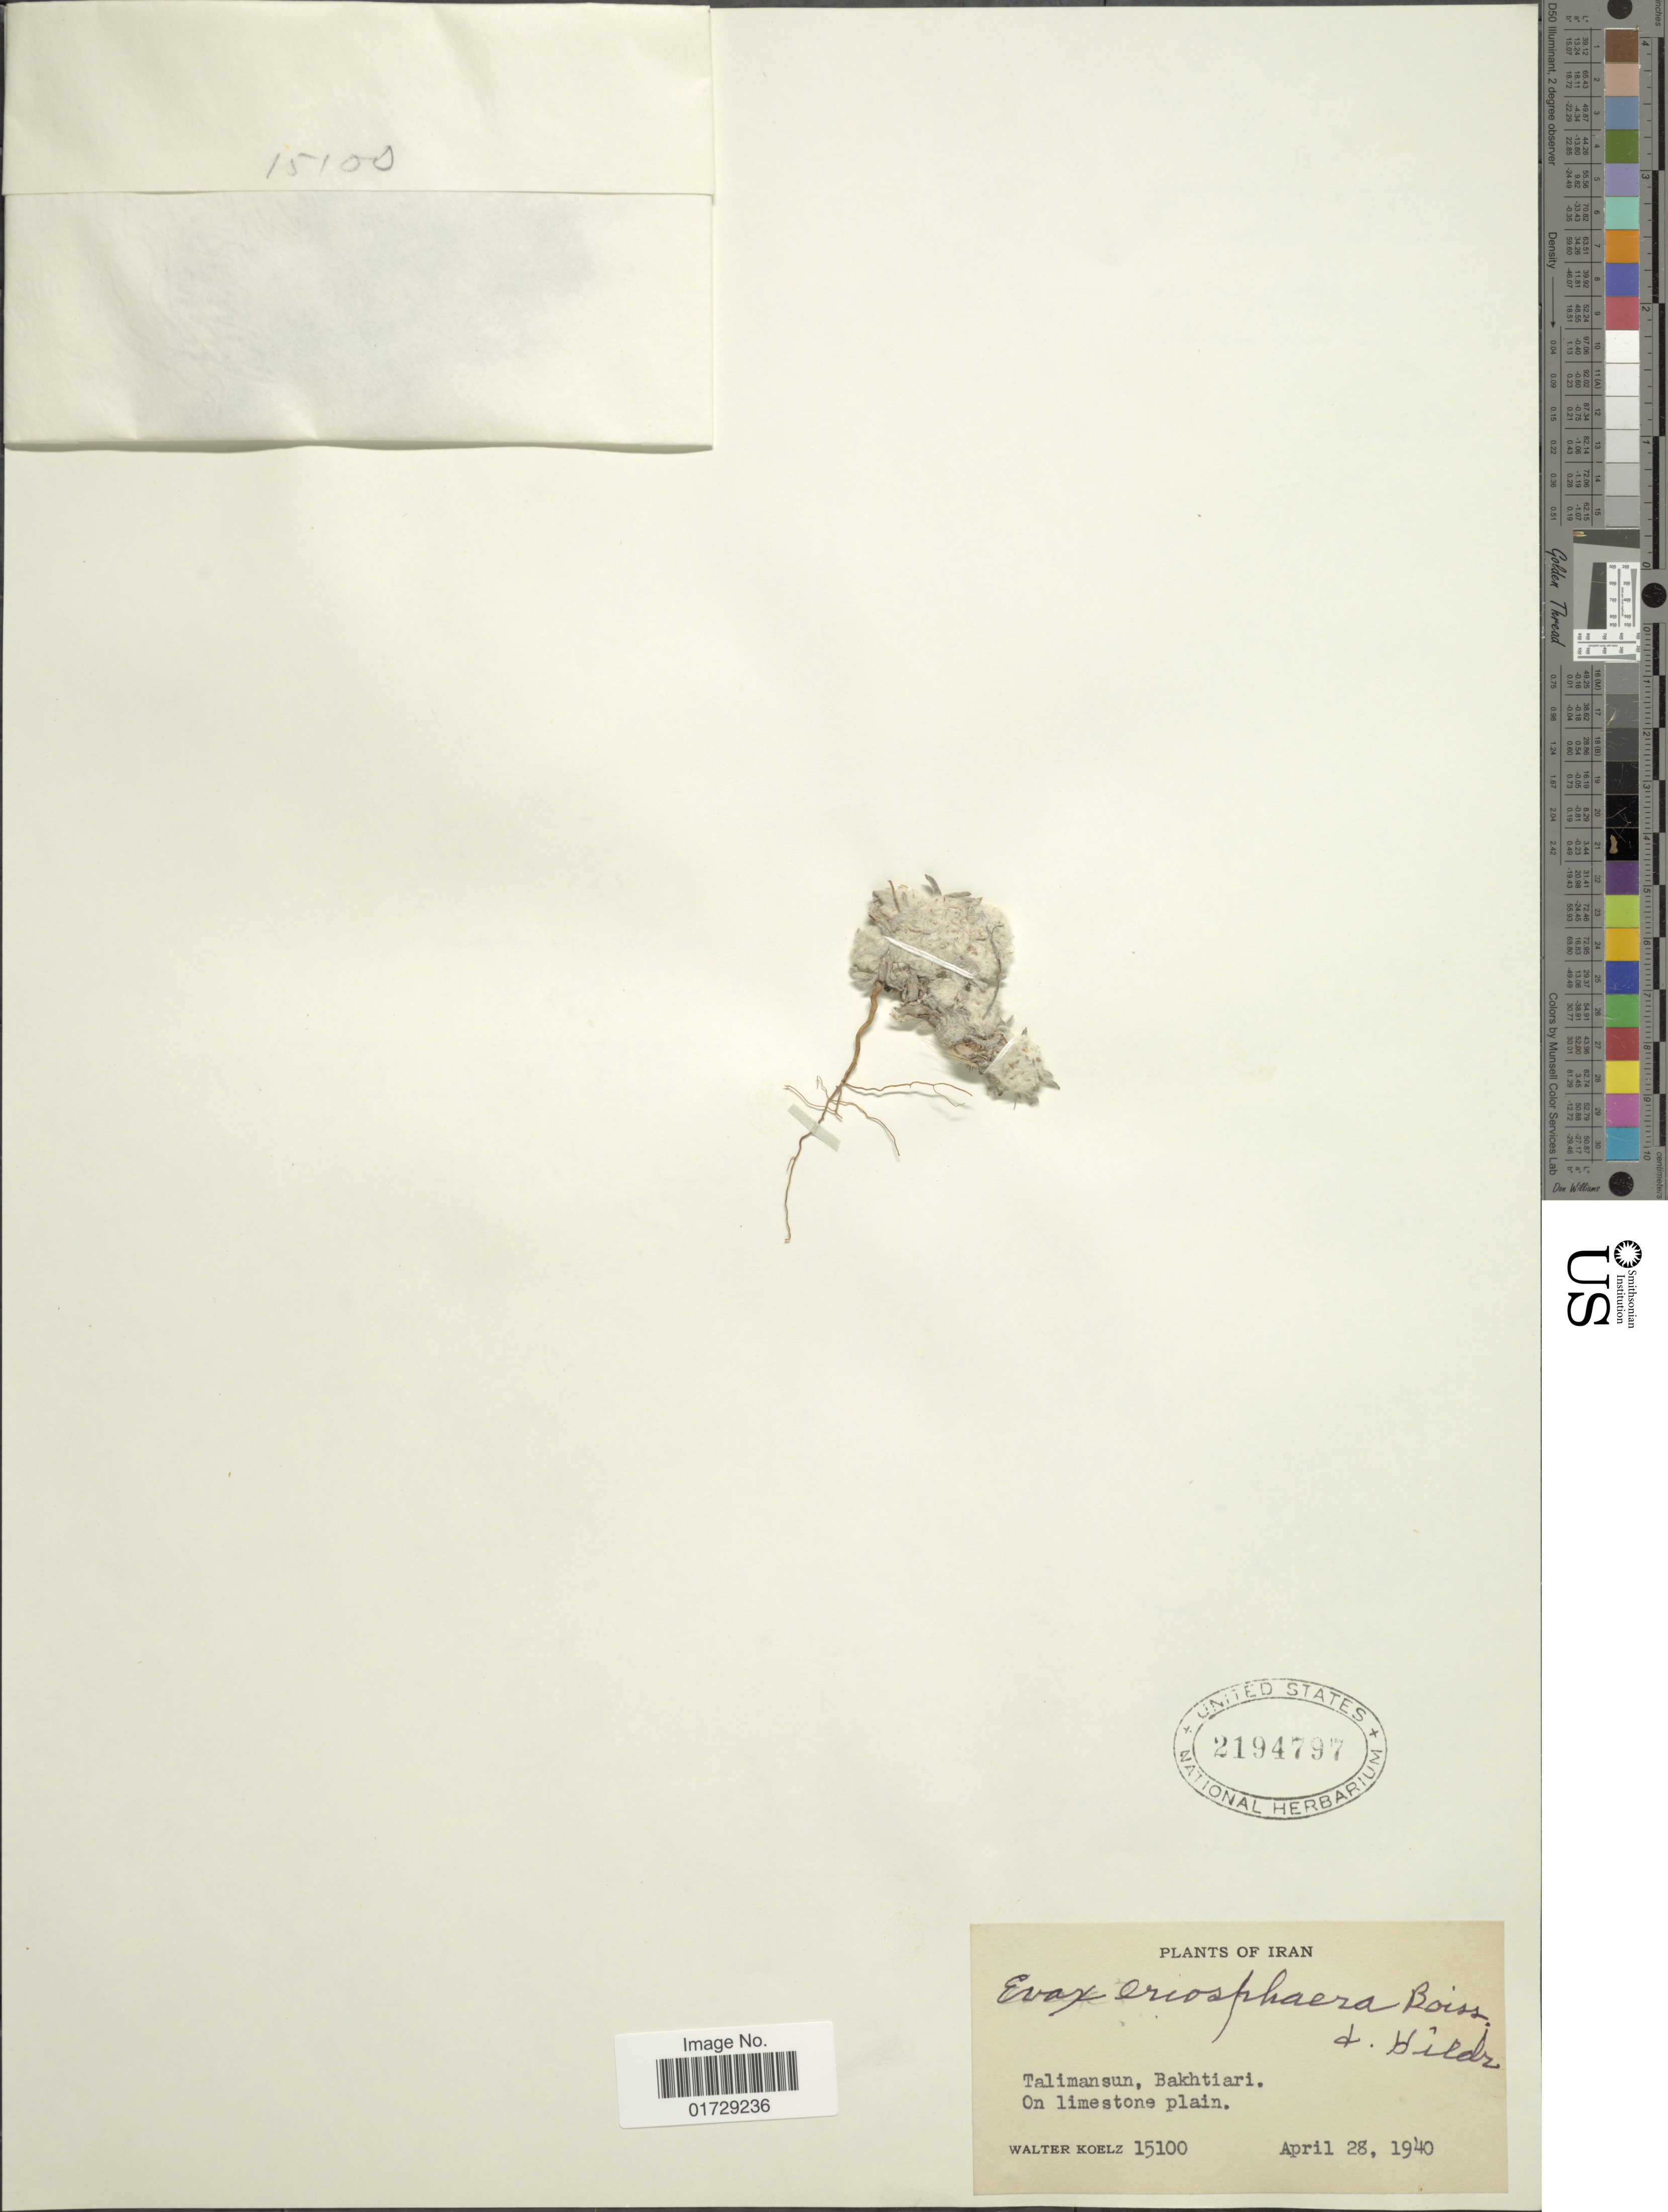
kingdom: Plantae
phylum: Tracheophyta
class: Magnoliopsida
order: Asterales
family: Asteraceae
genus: Evax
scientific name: Evax eriosphaera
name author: Boiss. & Heldr.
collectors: W. N. Koelz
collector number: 15100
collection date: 1940-04-28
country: Iran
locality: Talimansun, Bakhtiari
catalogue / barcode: US 2194797